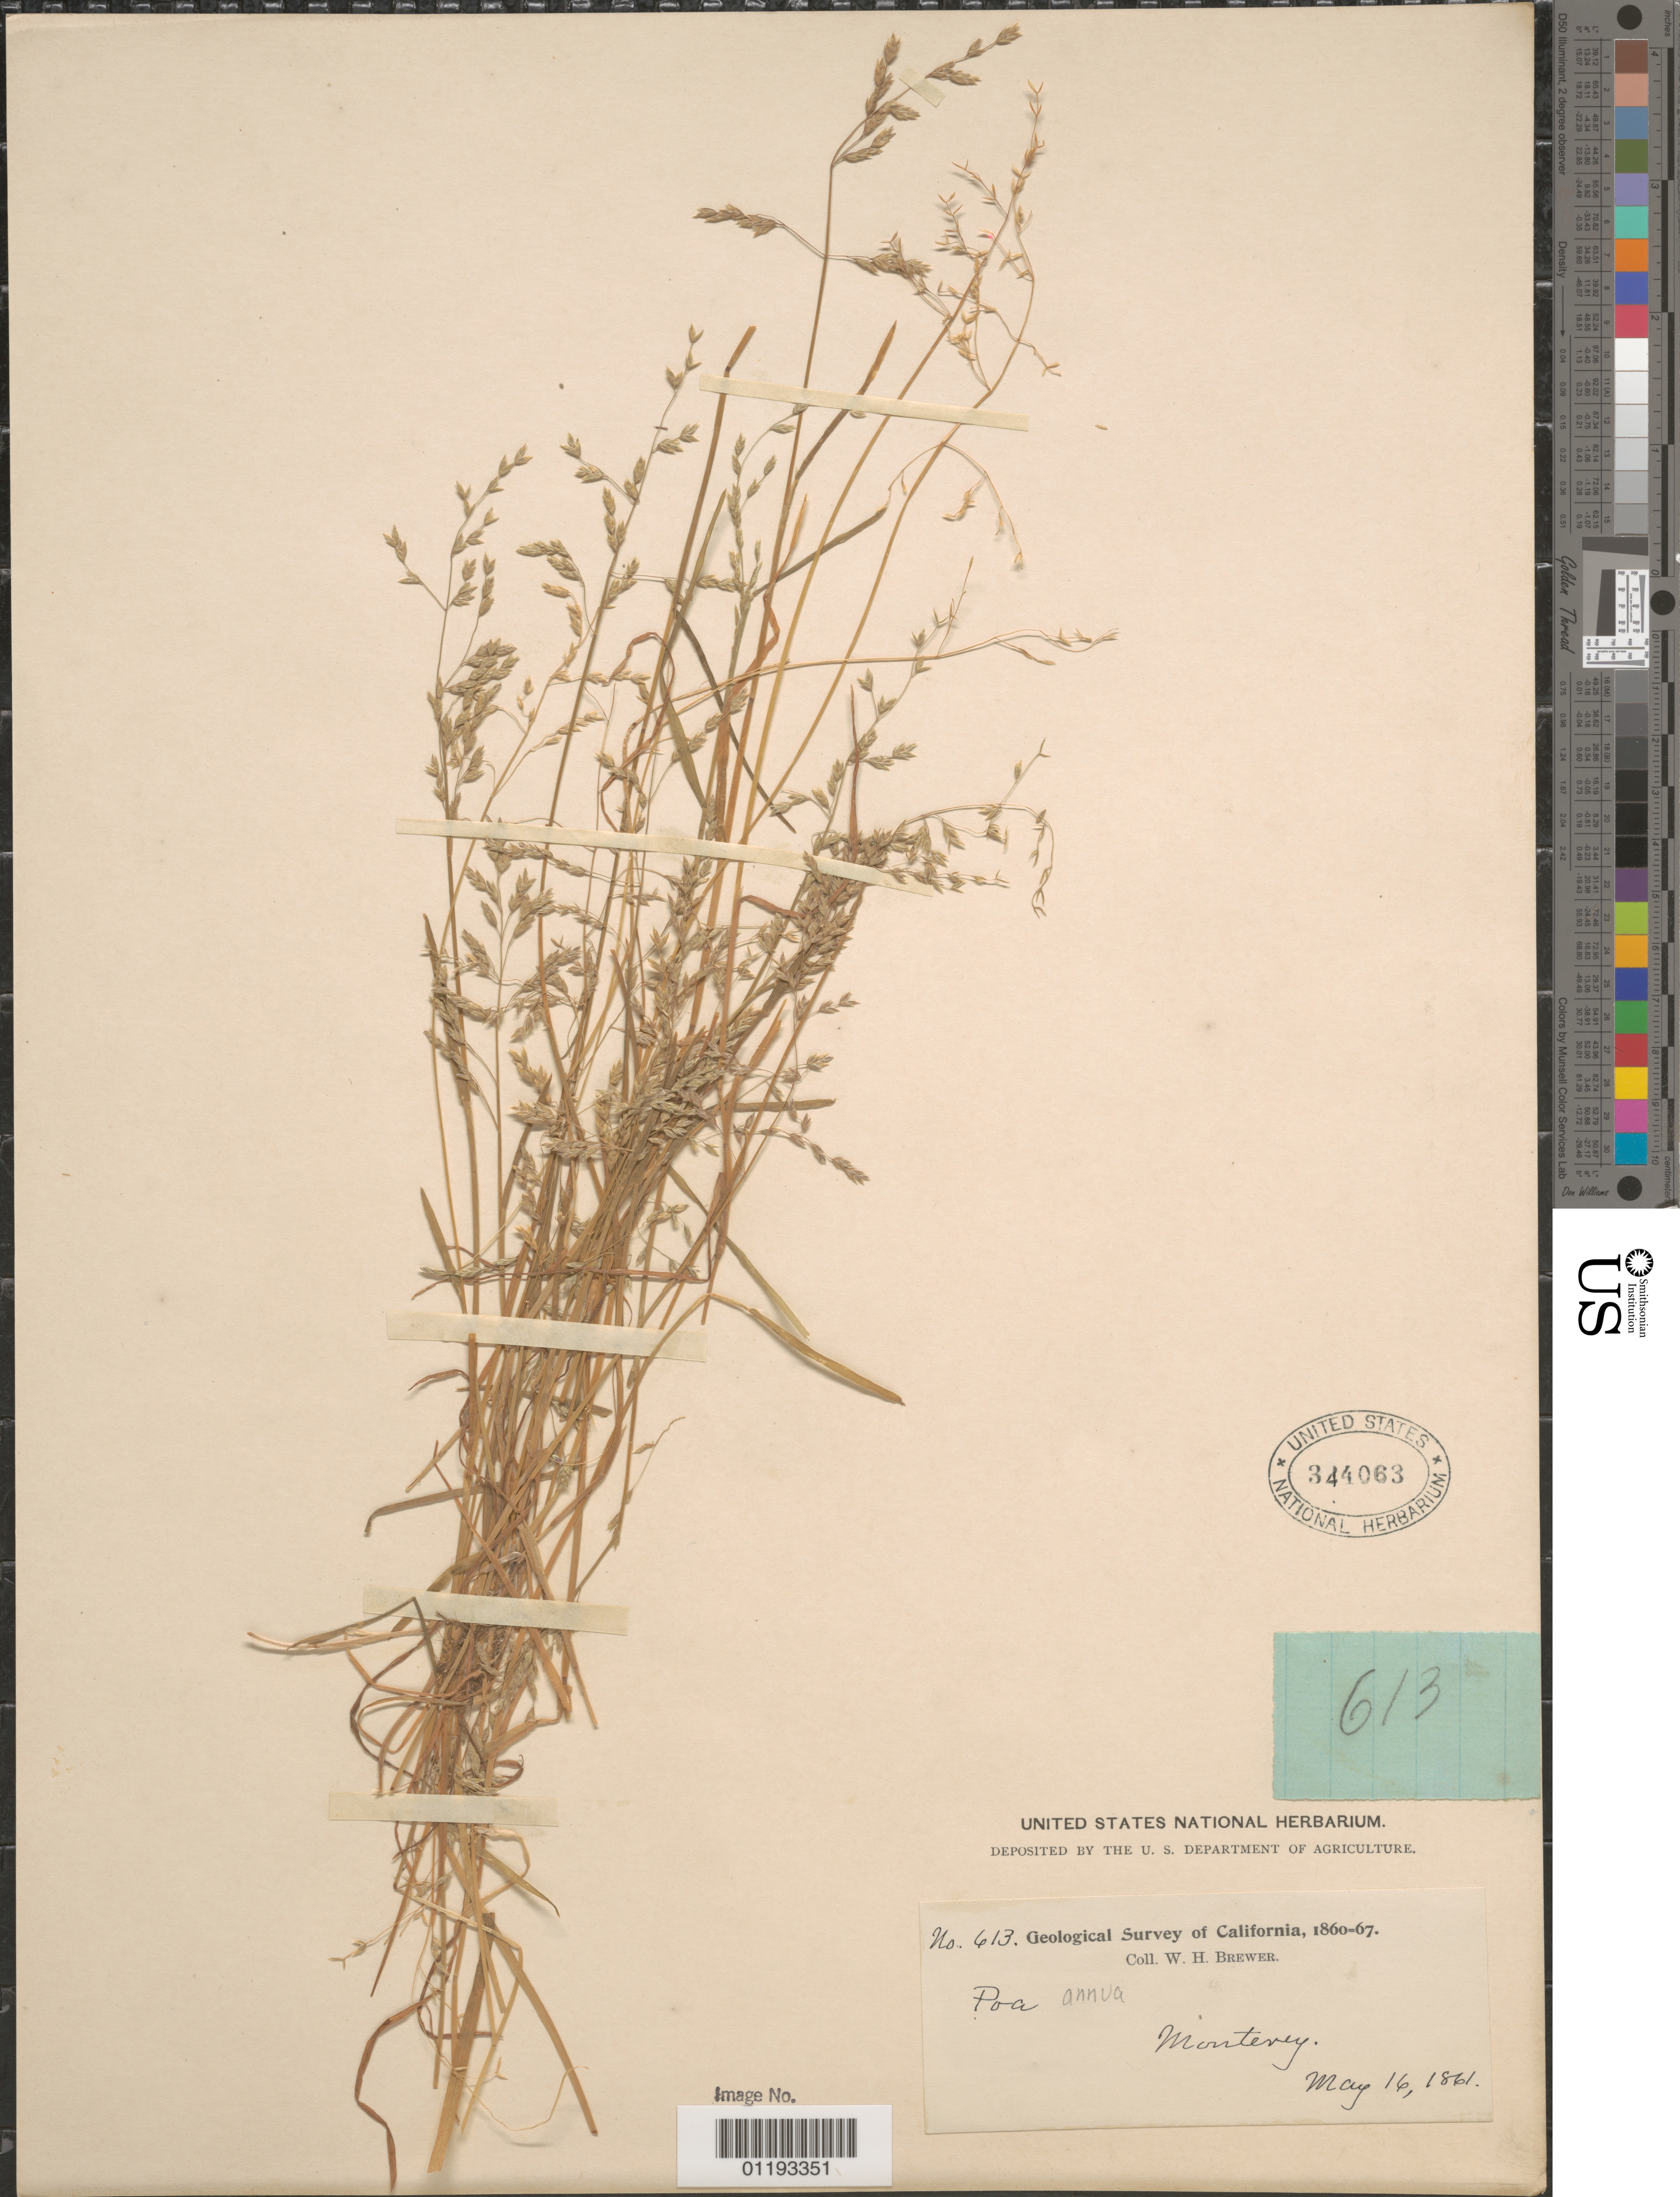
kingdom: Plantae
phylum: Tracheophyta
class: Liliopsida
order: Poales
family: Poaceae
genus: Poa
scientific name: Poa annua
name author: L.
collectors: W. H. Brewer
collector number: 613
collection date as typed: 16 May 1861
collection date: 1861-05-16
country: United States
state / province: California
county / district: Monterey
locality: Monterey.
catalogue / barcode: US 344063